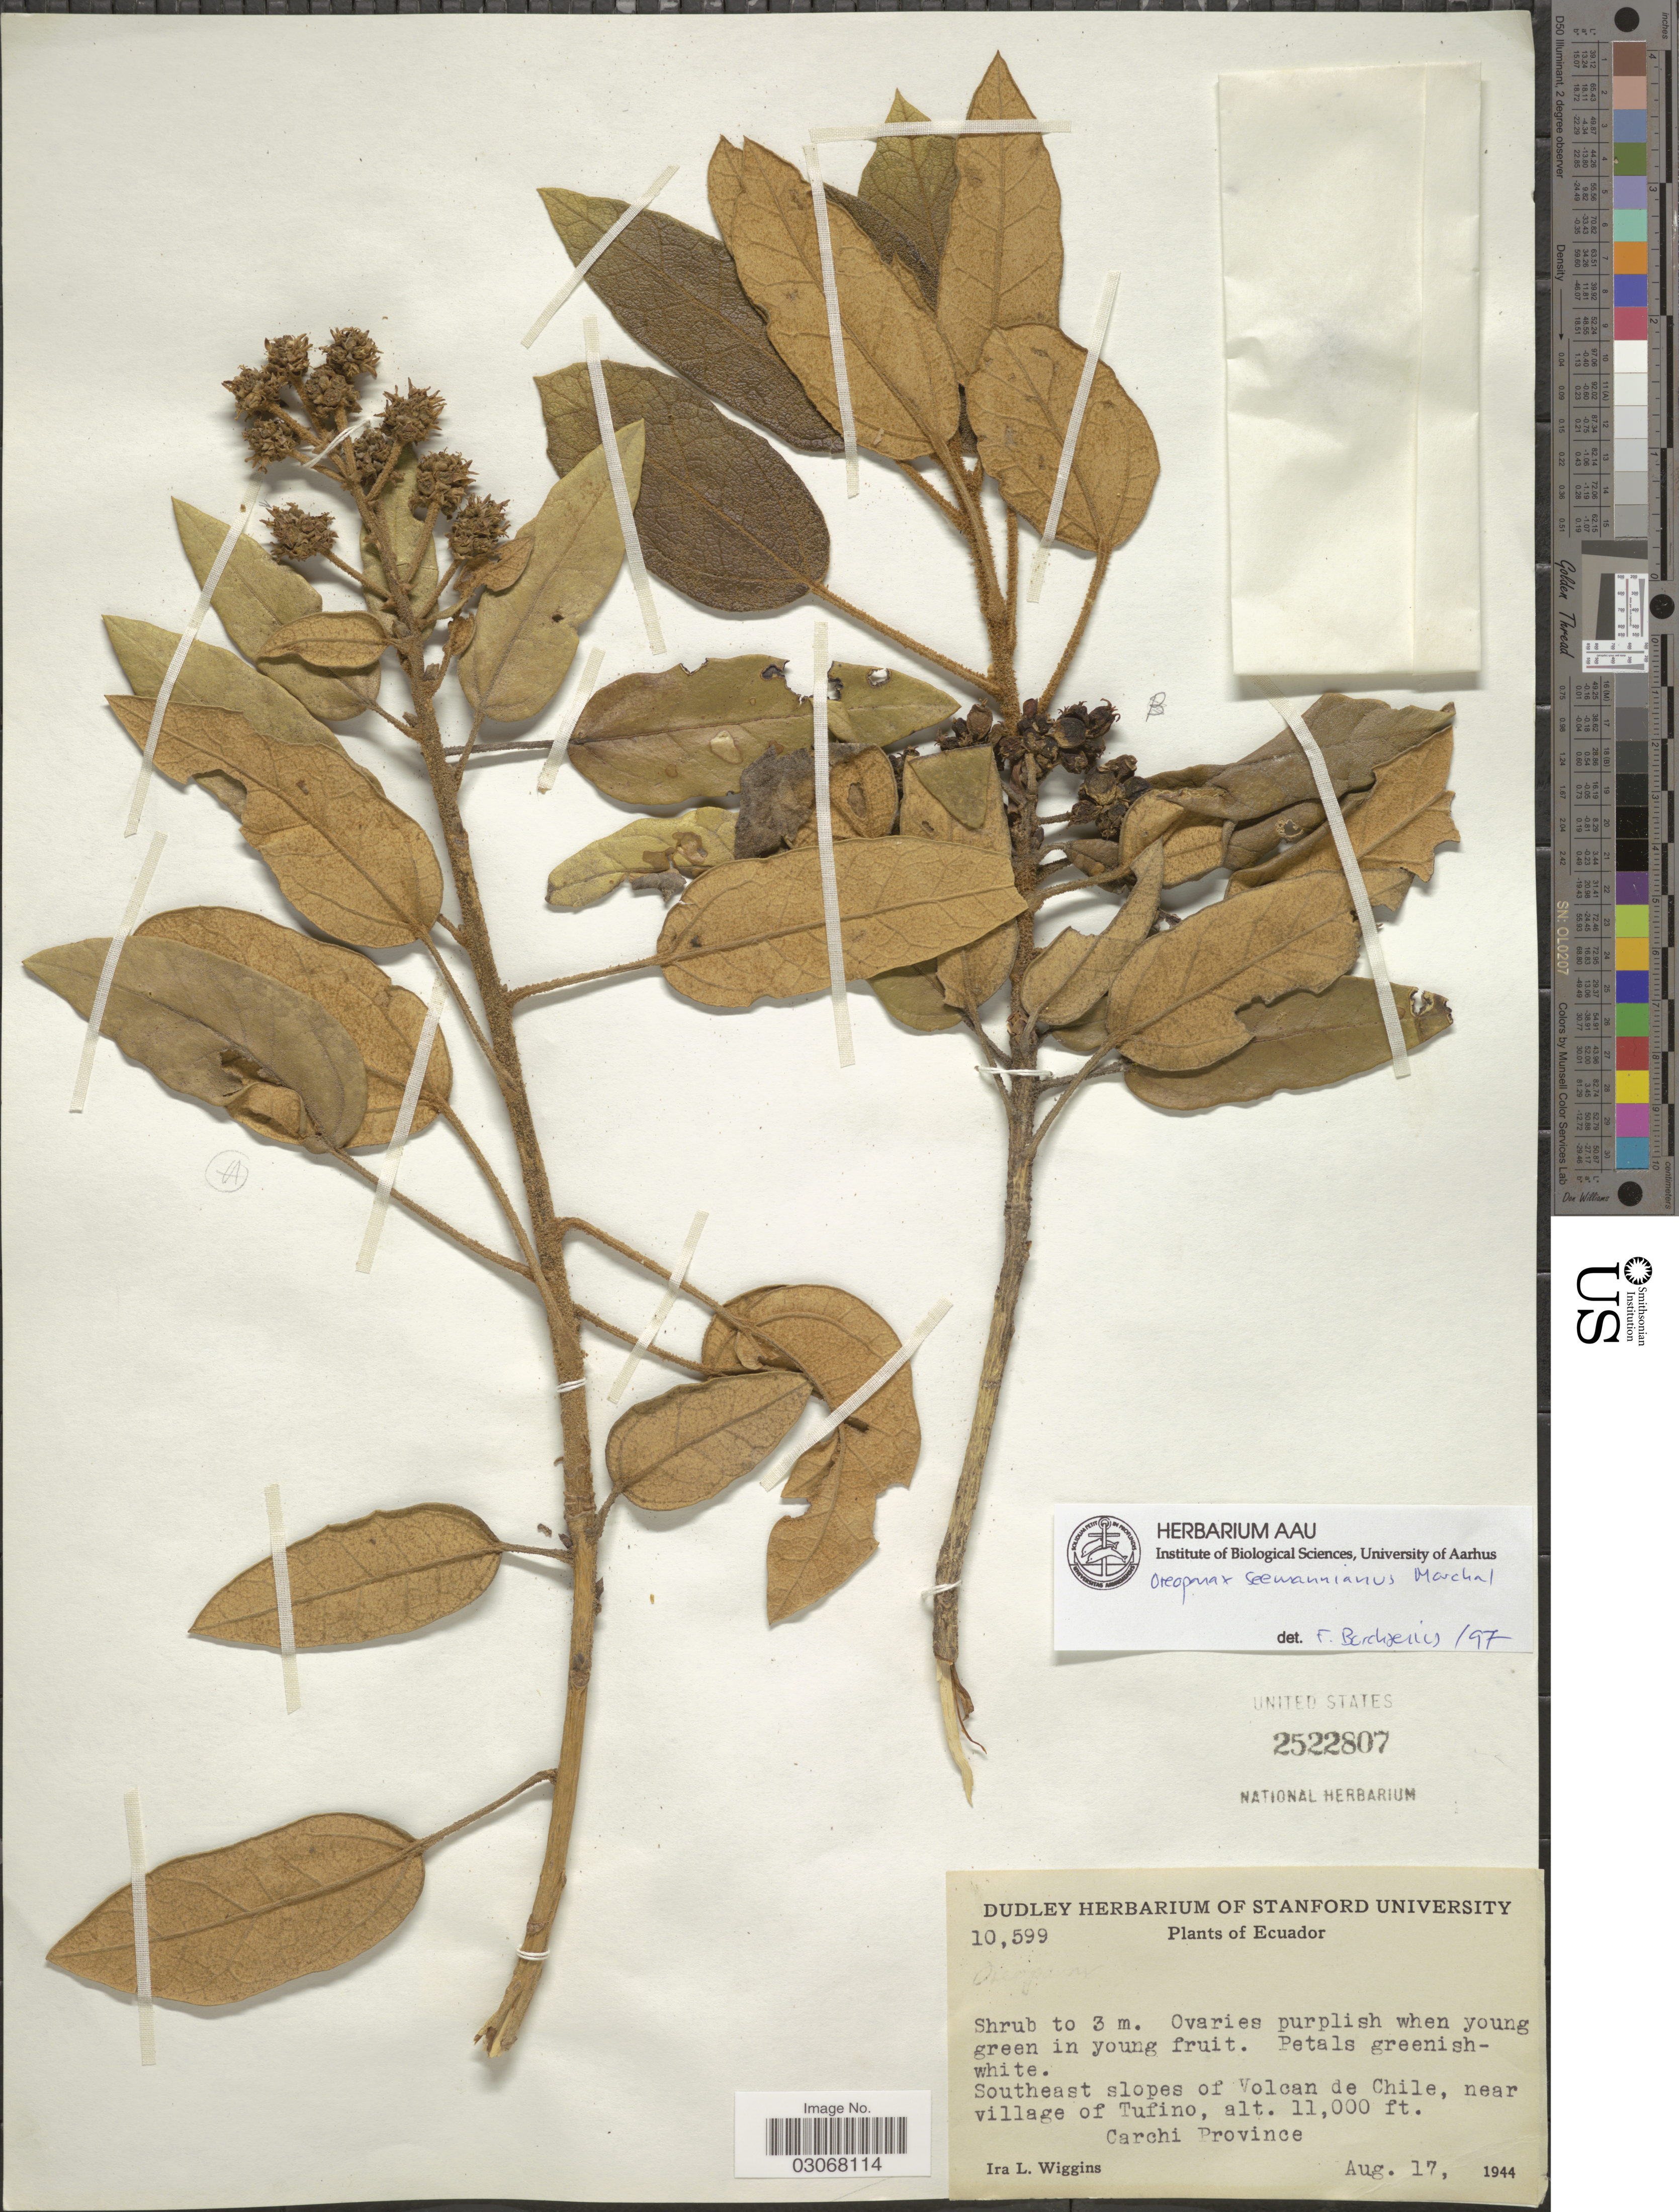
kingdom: Plantae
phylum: Tracheophyta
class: Magnoliopsida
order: Apiales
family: Araliaceae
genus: Oreopanax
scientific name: Oreopanax seemannianus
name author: Marchal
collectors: I. L. Wiggins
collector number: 10599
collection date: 1944-08-17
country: Ecuador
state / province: Carchi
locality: Southeast slopes of Volcan de Chile, near village of Tufino. Carchi Province.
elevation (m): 3353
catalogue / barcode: US 2522807